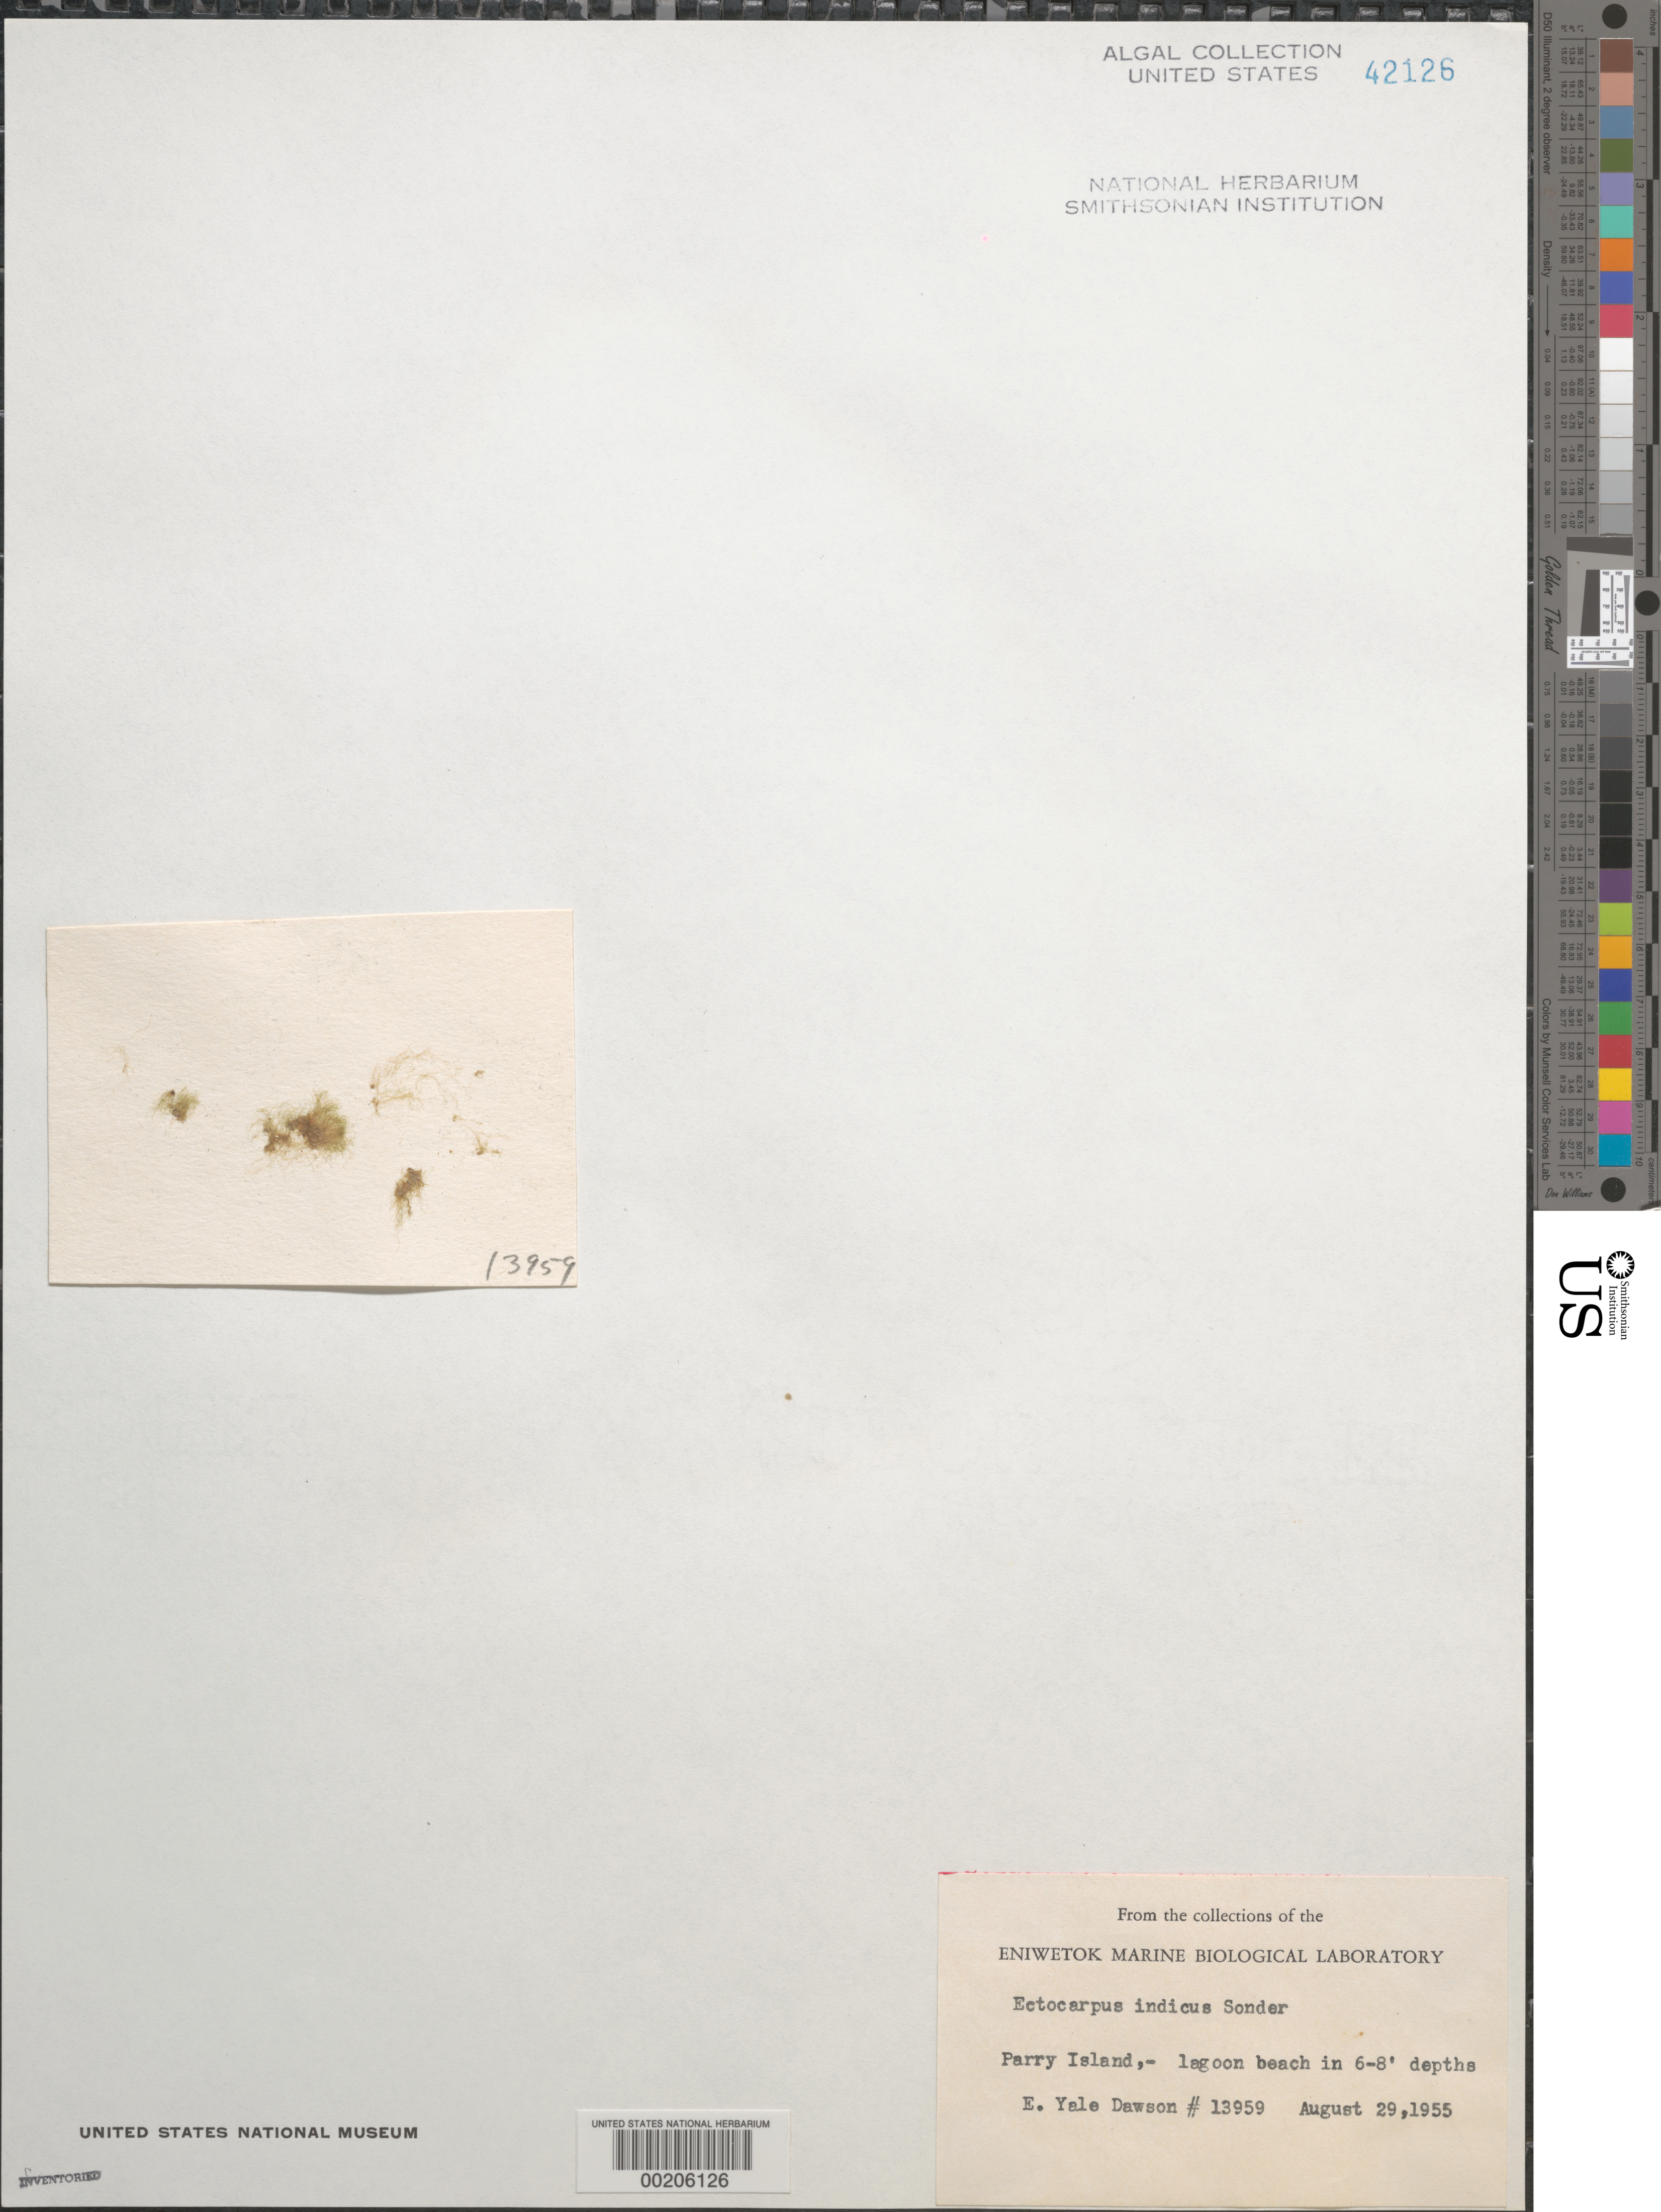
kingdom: Chromista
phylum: Ochrophyta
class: Phaeophyceae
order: Ectocarpales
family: Acinetosporaceae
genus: Feldmannia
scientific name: Feldmannia indica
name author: (O.G. Sond.) Womersley & A. Bailey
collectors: E. Y. Dawson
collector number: EYD 13959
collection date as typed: August 29, 1955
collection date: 1955-08-29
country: Marshall Islands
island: Enewetak [Eniwetok] Atoll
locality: Parry Islet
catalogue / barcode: US 42126